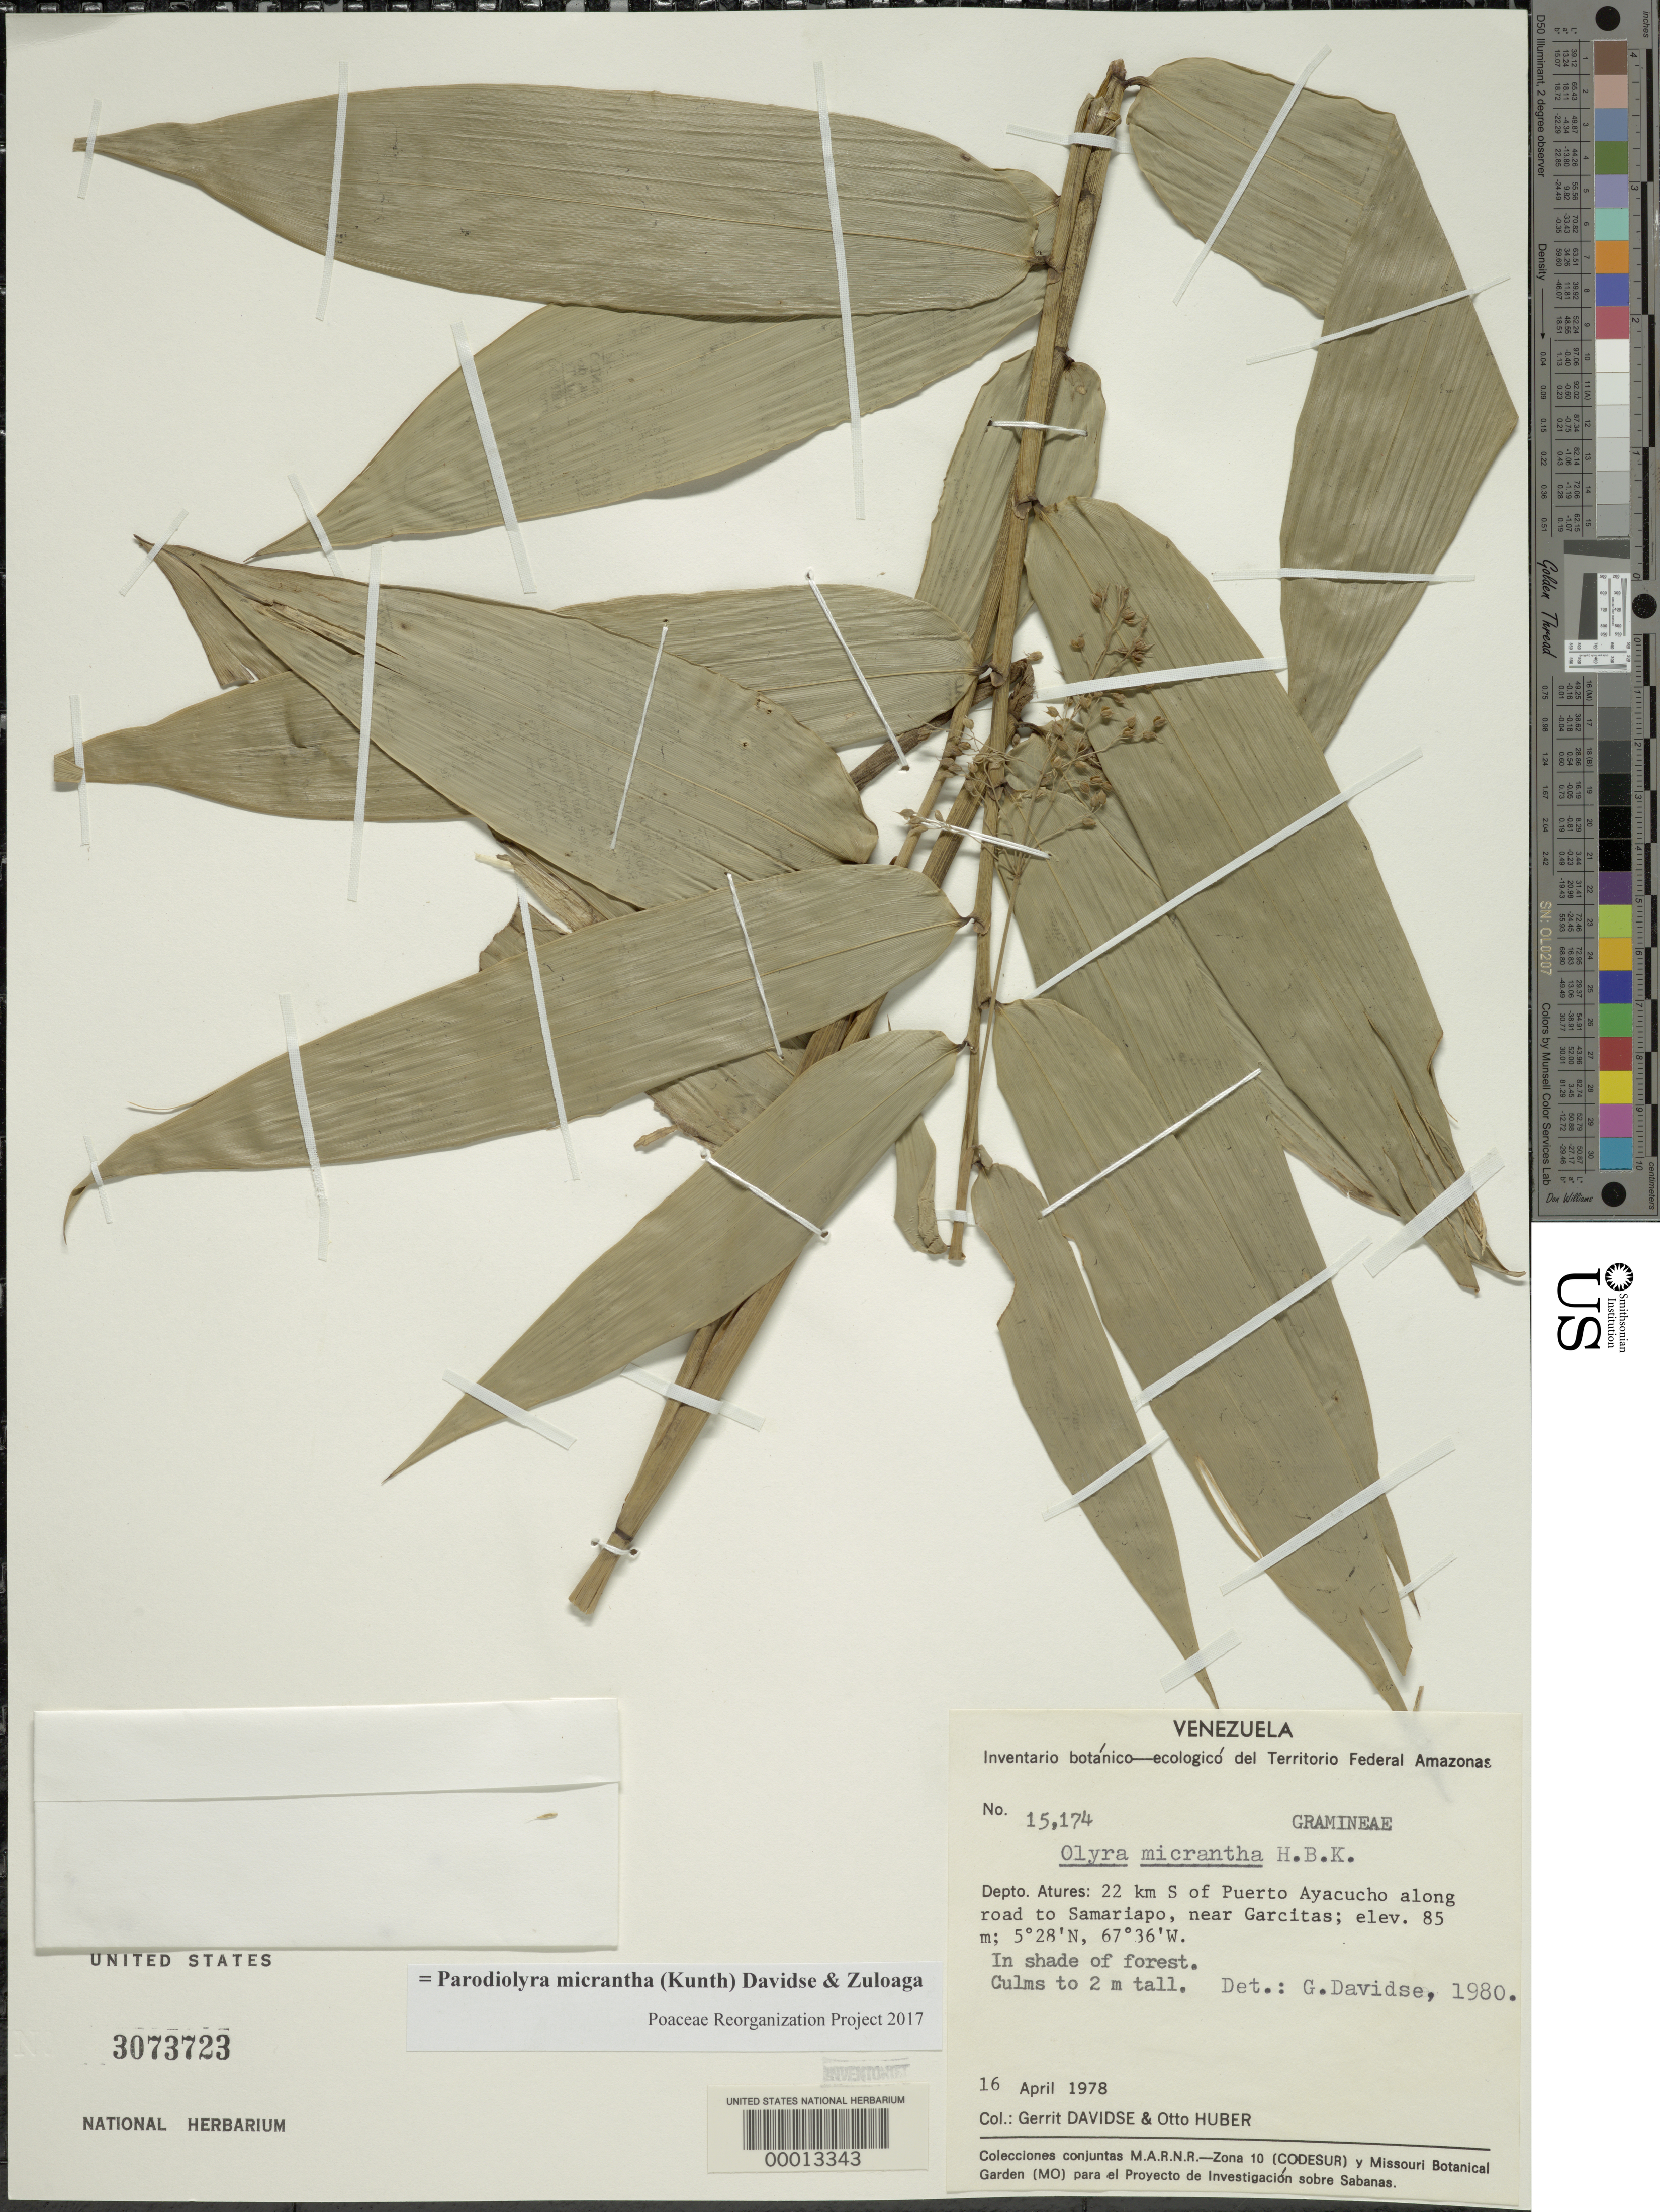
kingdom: Plantae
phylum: Tracheophyta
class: Liliopsida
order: Poales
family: Poaceae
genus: Parodiolyra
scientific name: Parodiolyra micrantha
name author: (Kunth) Davidse & Zuloaga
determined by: Poaceae Reorganization Project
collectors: G. Davidse & O. Huber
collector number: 15174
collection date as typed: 16 Apr 1978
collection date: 1978-04-16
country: Venezuela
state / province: Distrito Federal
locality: Puerto ayachucho, samariapo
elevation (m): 85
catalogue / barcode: US 3073723